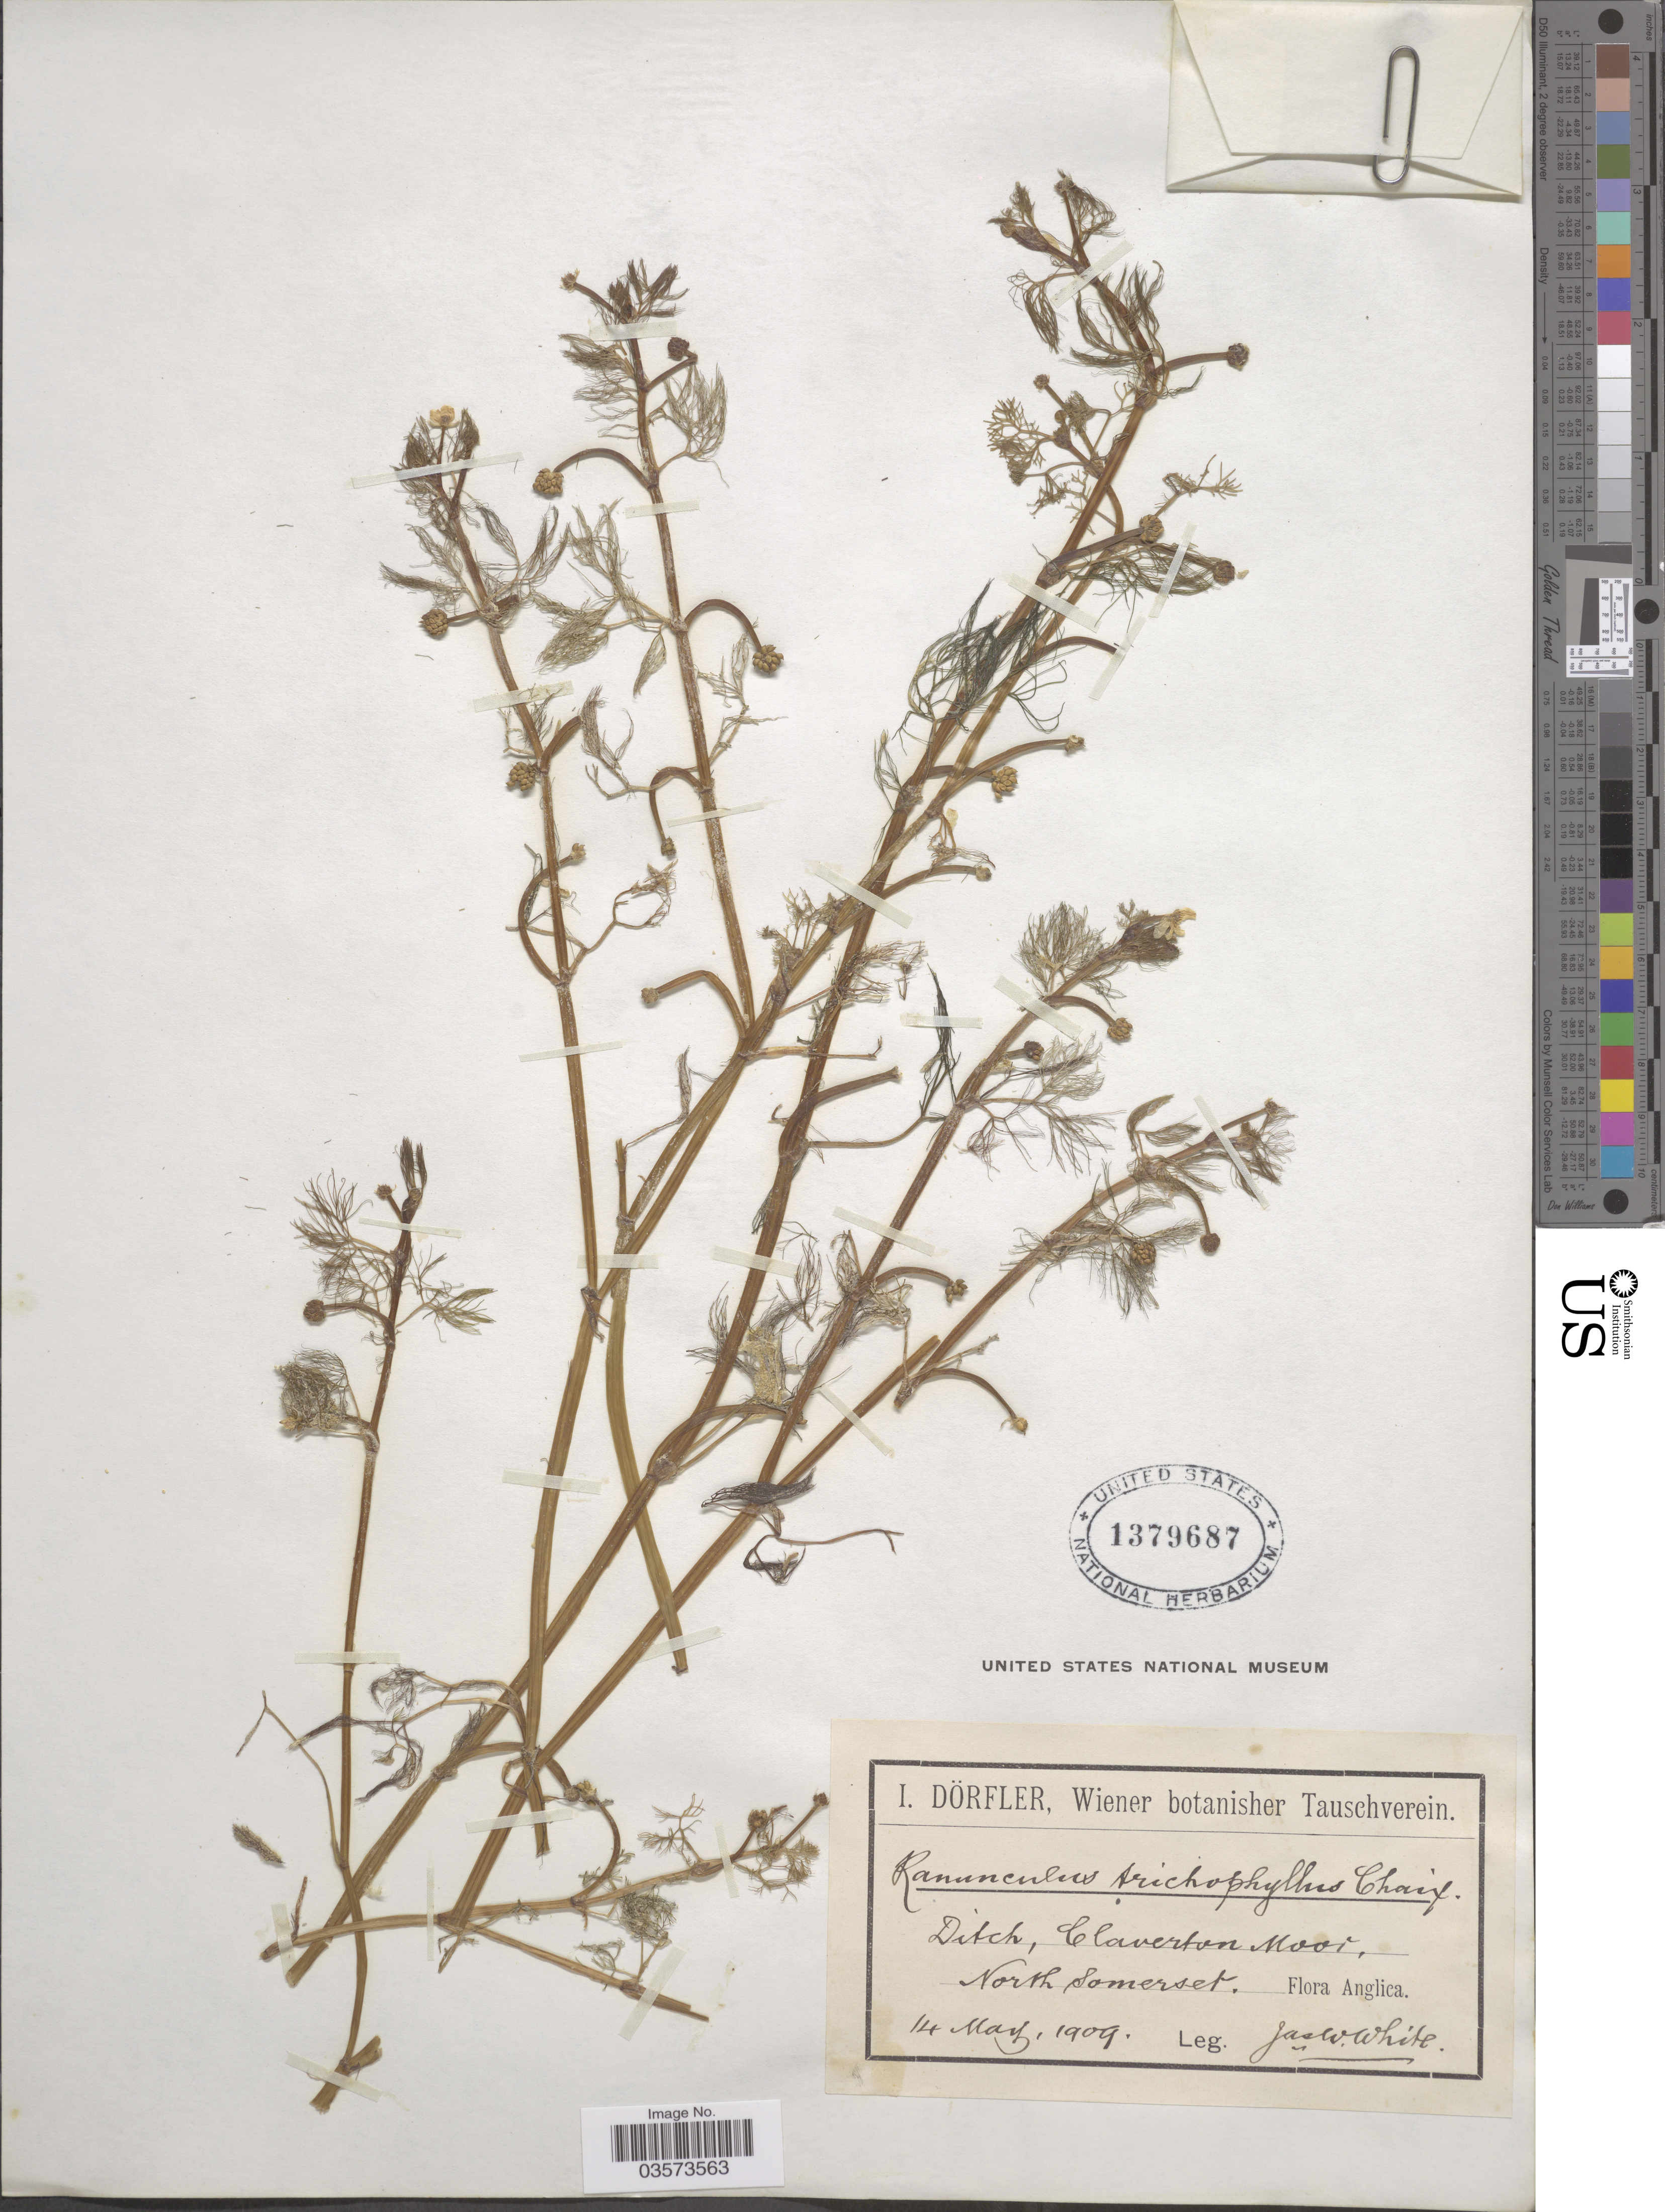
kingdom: Plantae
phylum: Tracheophyta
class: Magnoliopsida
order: Ranunculales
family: Ranunculaceae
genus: Ranunculus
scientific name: Ranunculus trichophyllus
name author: Chaix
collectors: J. W. White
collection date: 1909-03-14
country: United Kingdom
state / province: England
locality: Ditch, Claverton Moor, North Somerset. Anglica.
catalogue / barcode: US 1379687